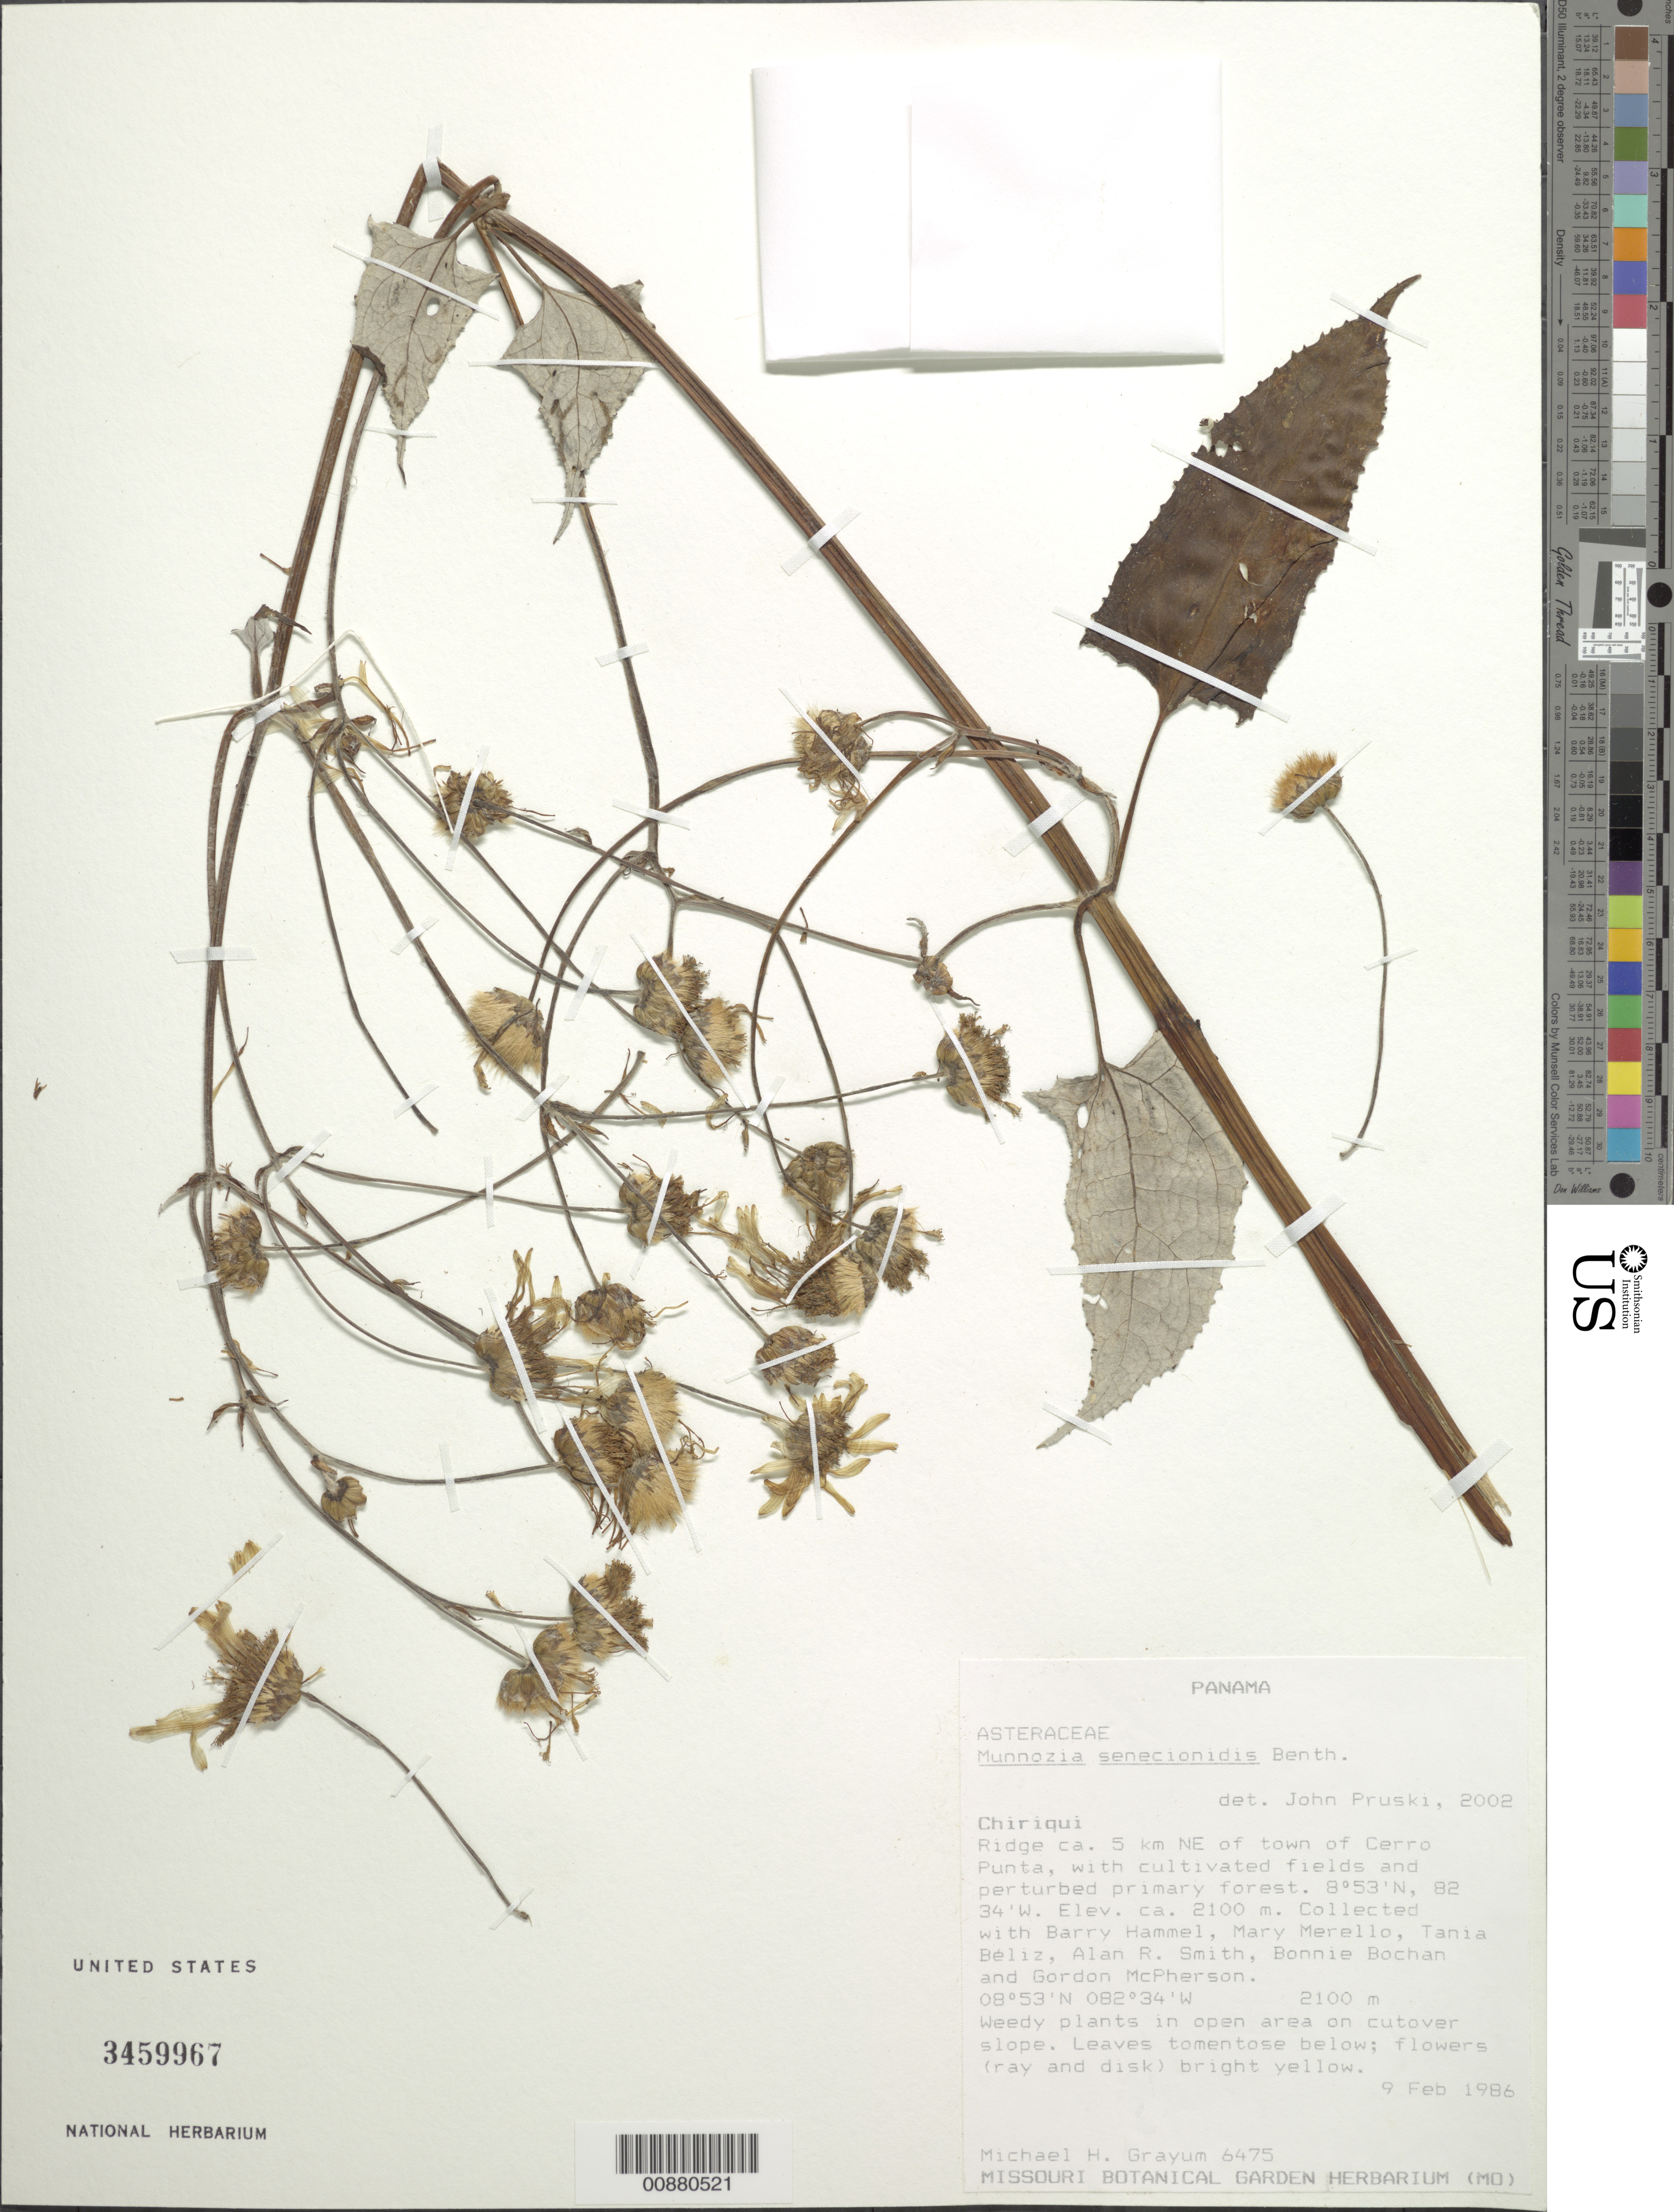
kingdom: Plantae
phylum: Tracheophyta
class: Magnoliopsida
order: Asterales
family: Asteraceae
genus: Munnozia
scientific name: Munnozia senecionidis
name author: Benth.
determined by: Pruski, J. F.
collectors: M. H. Grayum, B. Hammel, M. Merello, T. Béliz, A. Smith, B. Bochan & G. D. McPherson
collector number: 6475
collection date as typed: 9 February 1986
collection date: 1986-02-09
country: Panama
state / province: Chiriqui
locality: Ridge ca. 5 km NE of Cerro Punta (town)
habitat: Cultiv. fields, perturbed primary forest. Open area on cutover slope.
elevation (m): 21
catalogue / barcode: US 3459967